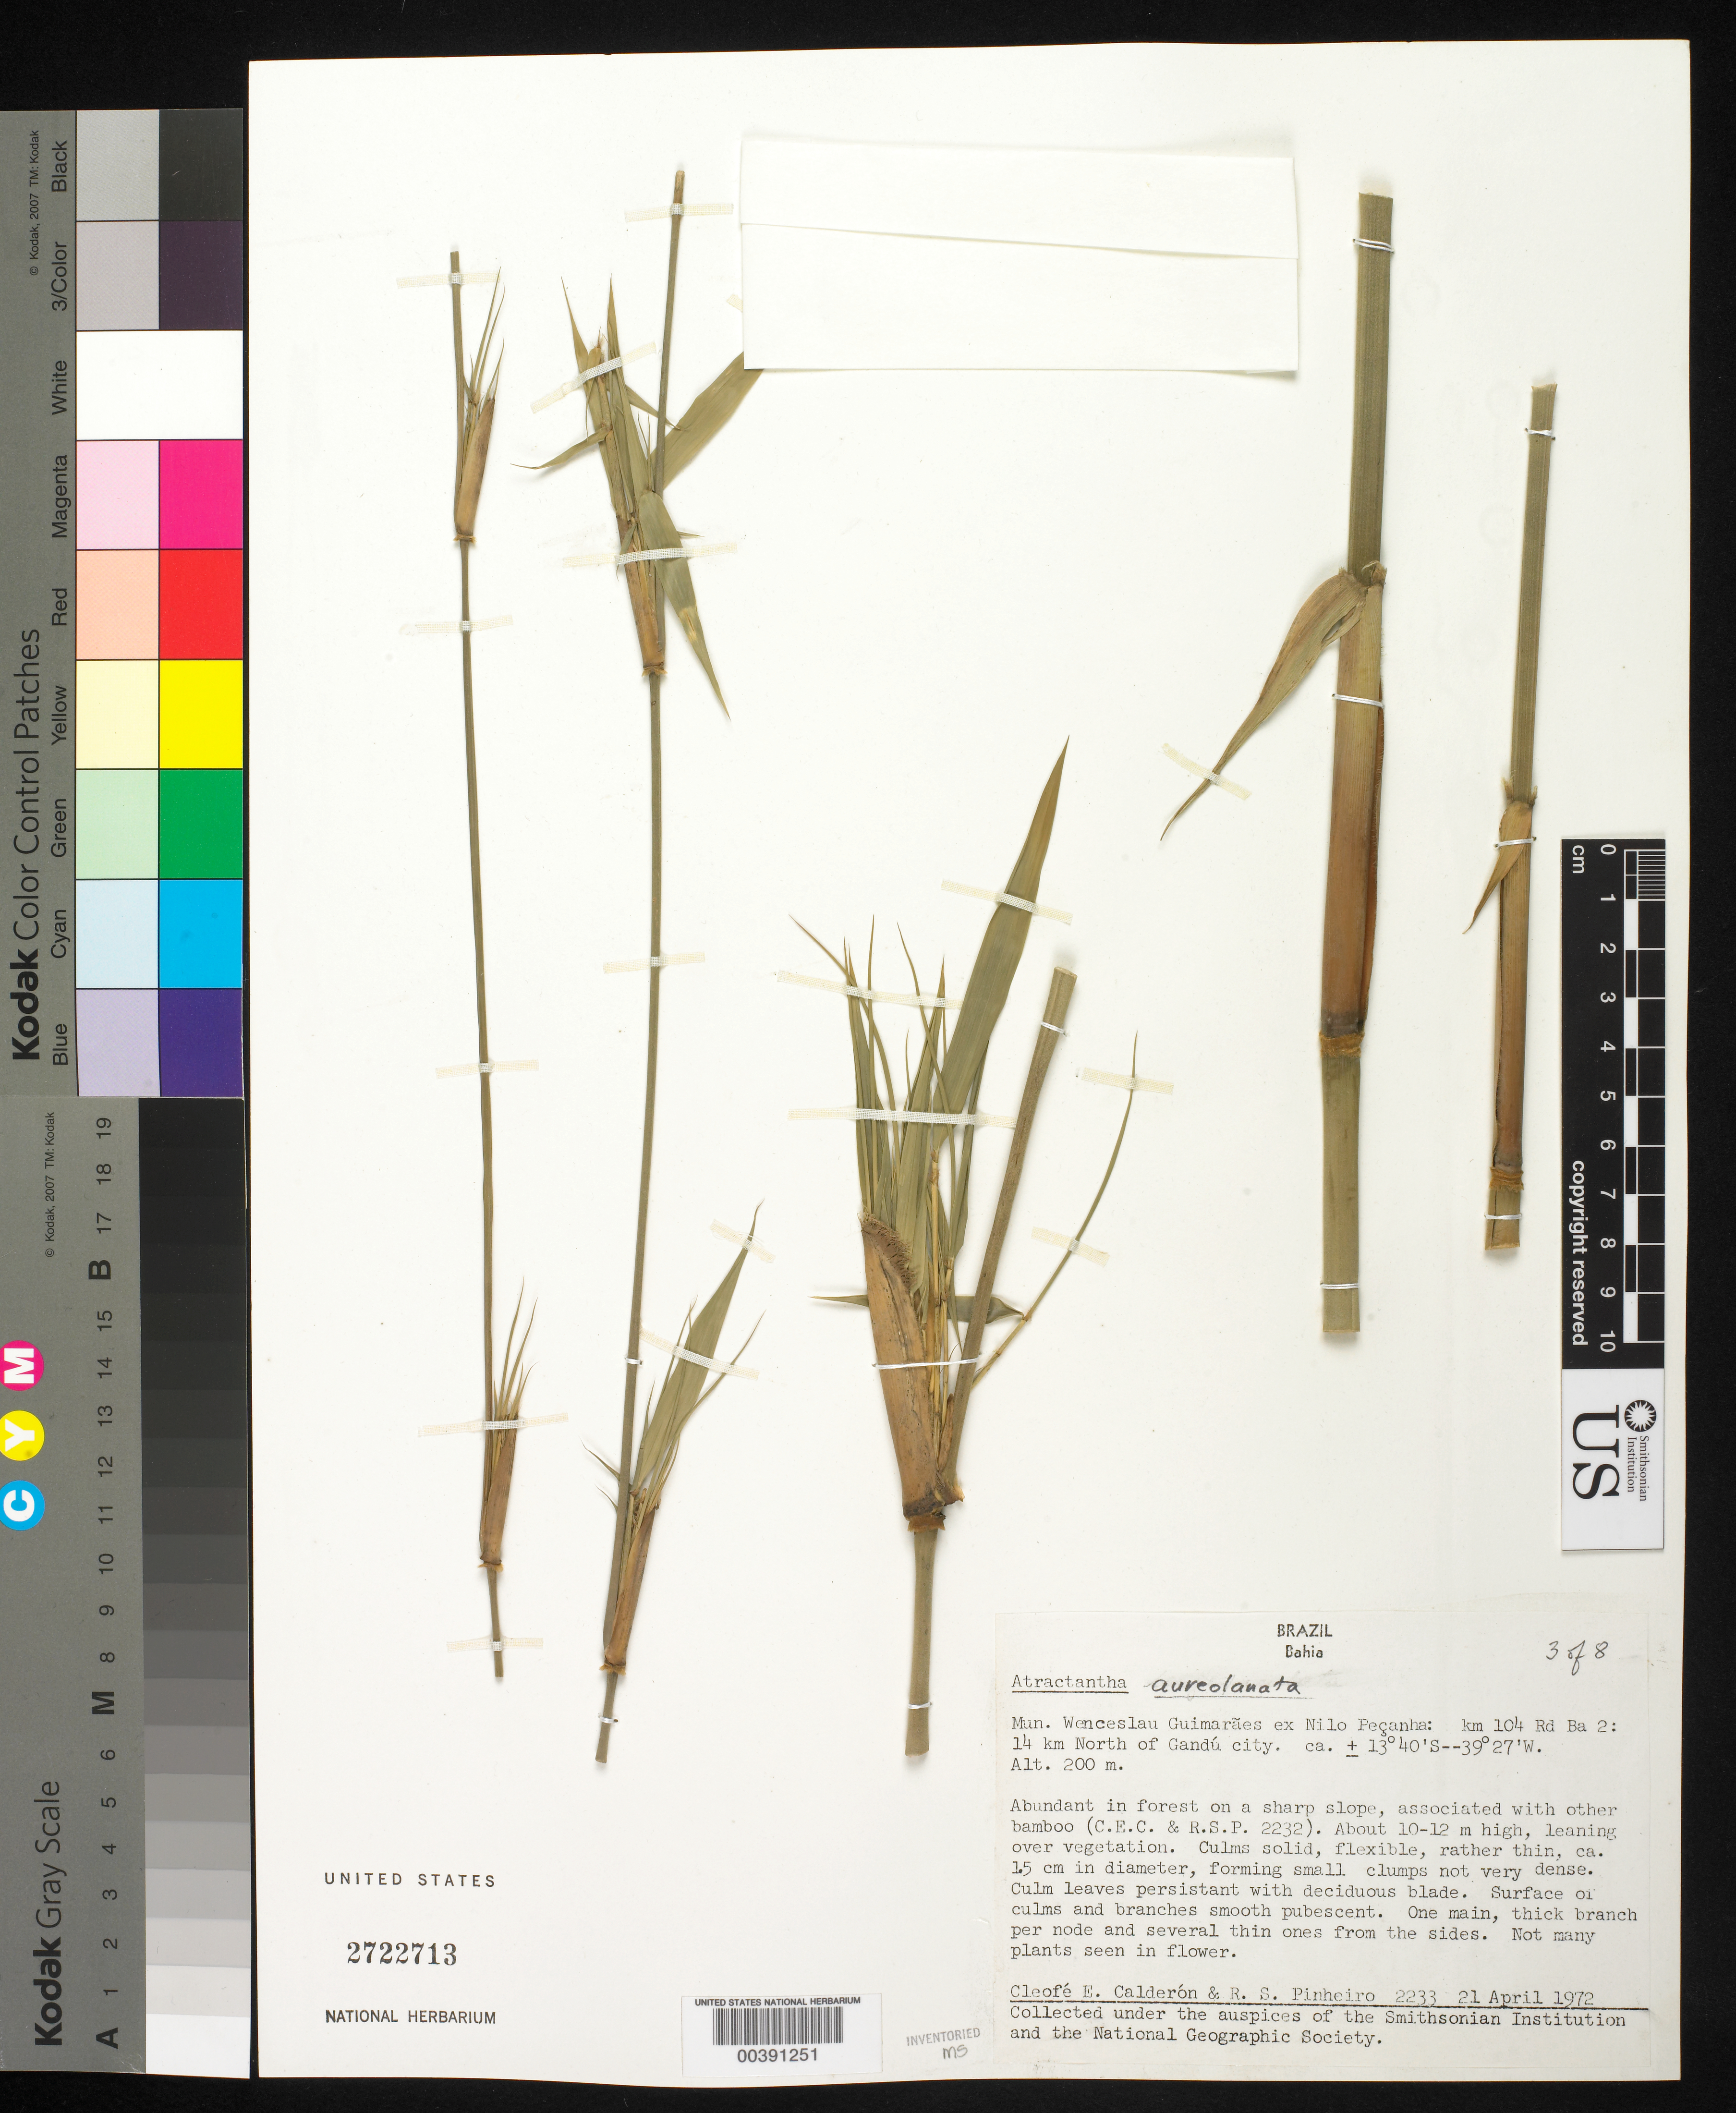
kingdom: Plantae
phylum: Tracheophyta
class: Liliopsida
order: Poales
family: Poaceae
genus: Atractantha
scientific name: Atractantha aureolanata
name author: Judz.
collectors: C. E. Calderón & R. S. Pinheiro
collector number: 2233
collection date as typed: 21 Apr 1972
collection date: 1972-04-21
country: Brazil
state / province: Bahia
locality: Wenceslau guimaraes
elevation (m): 200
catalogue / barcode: US 2722713